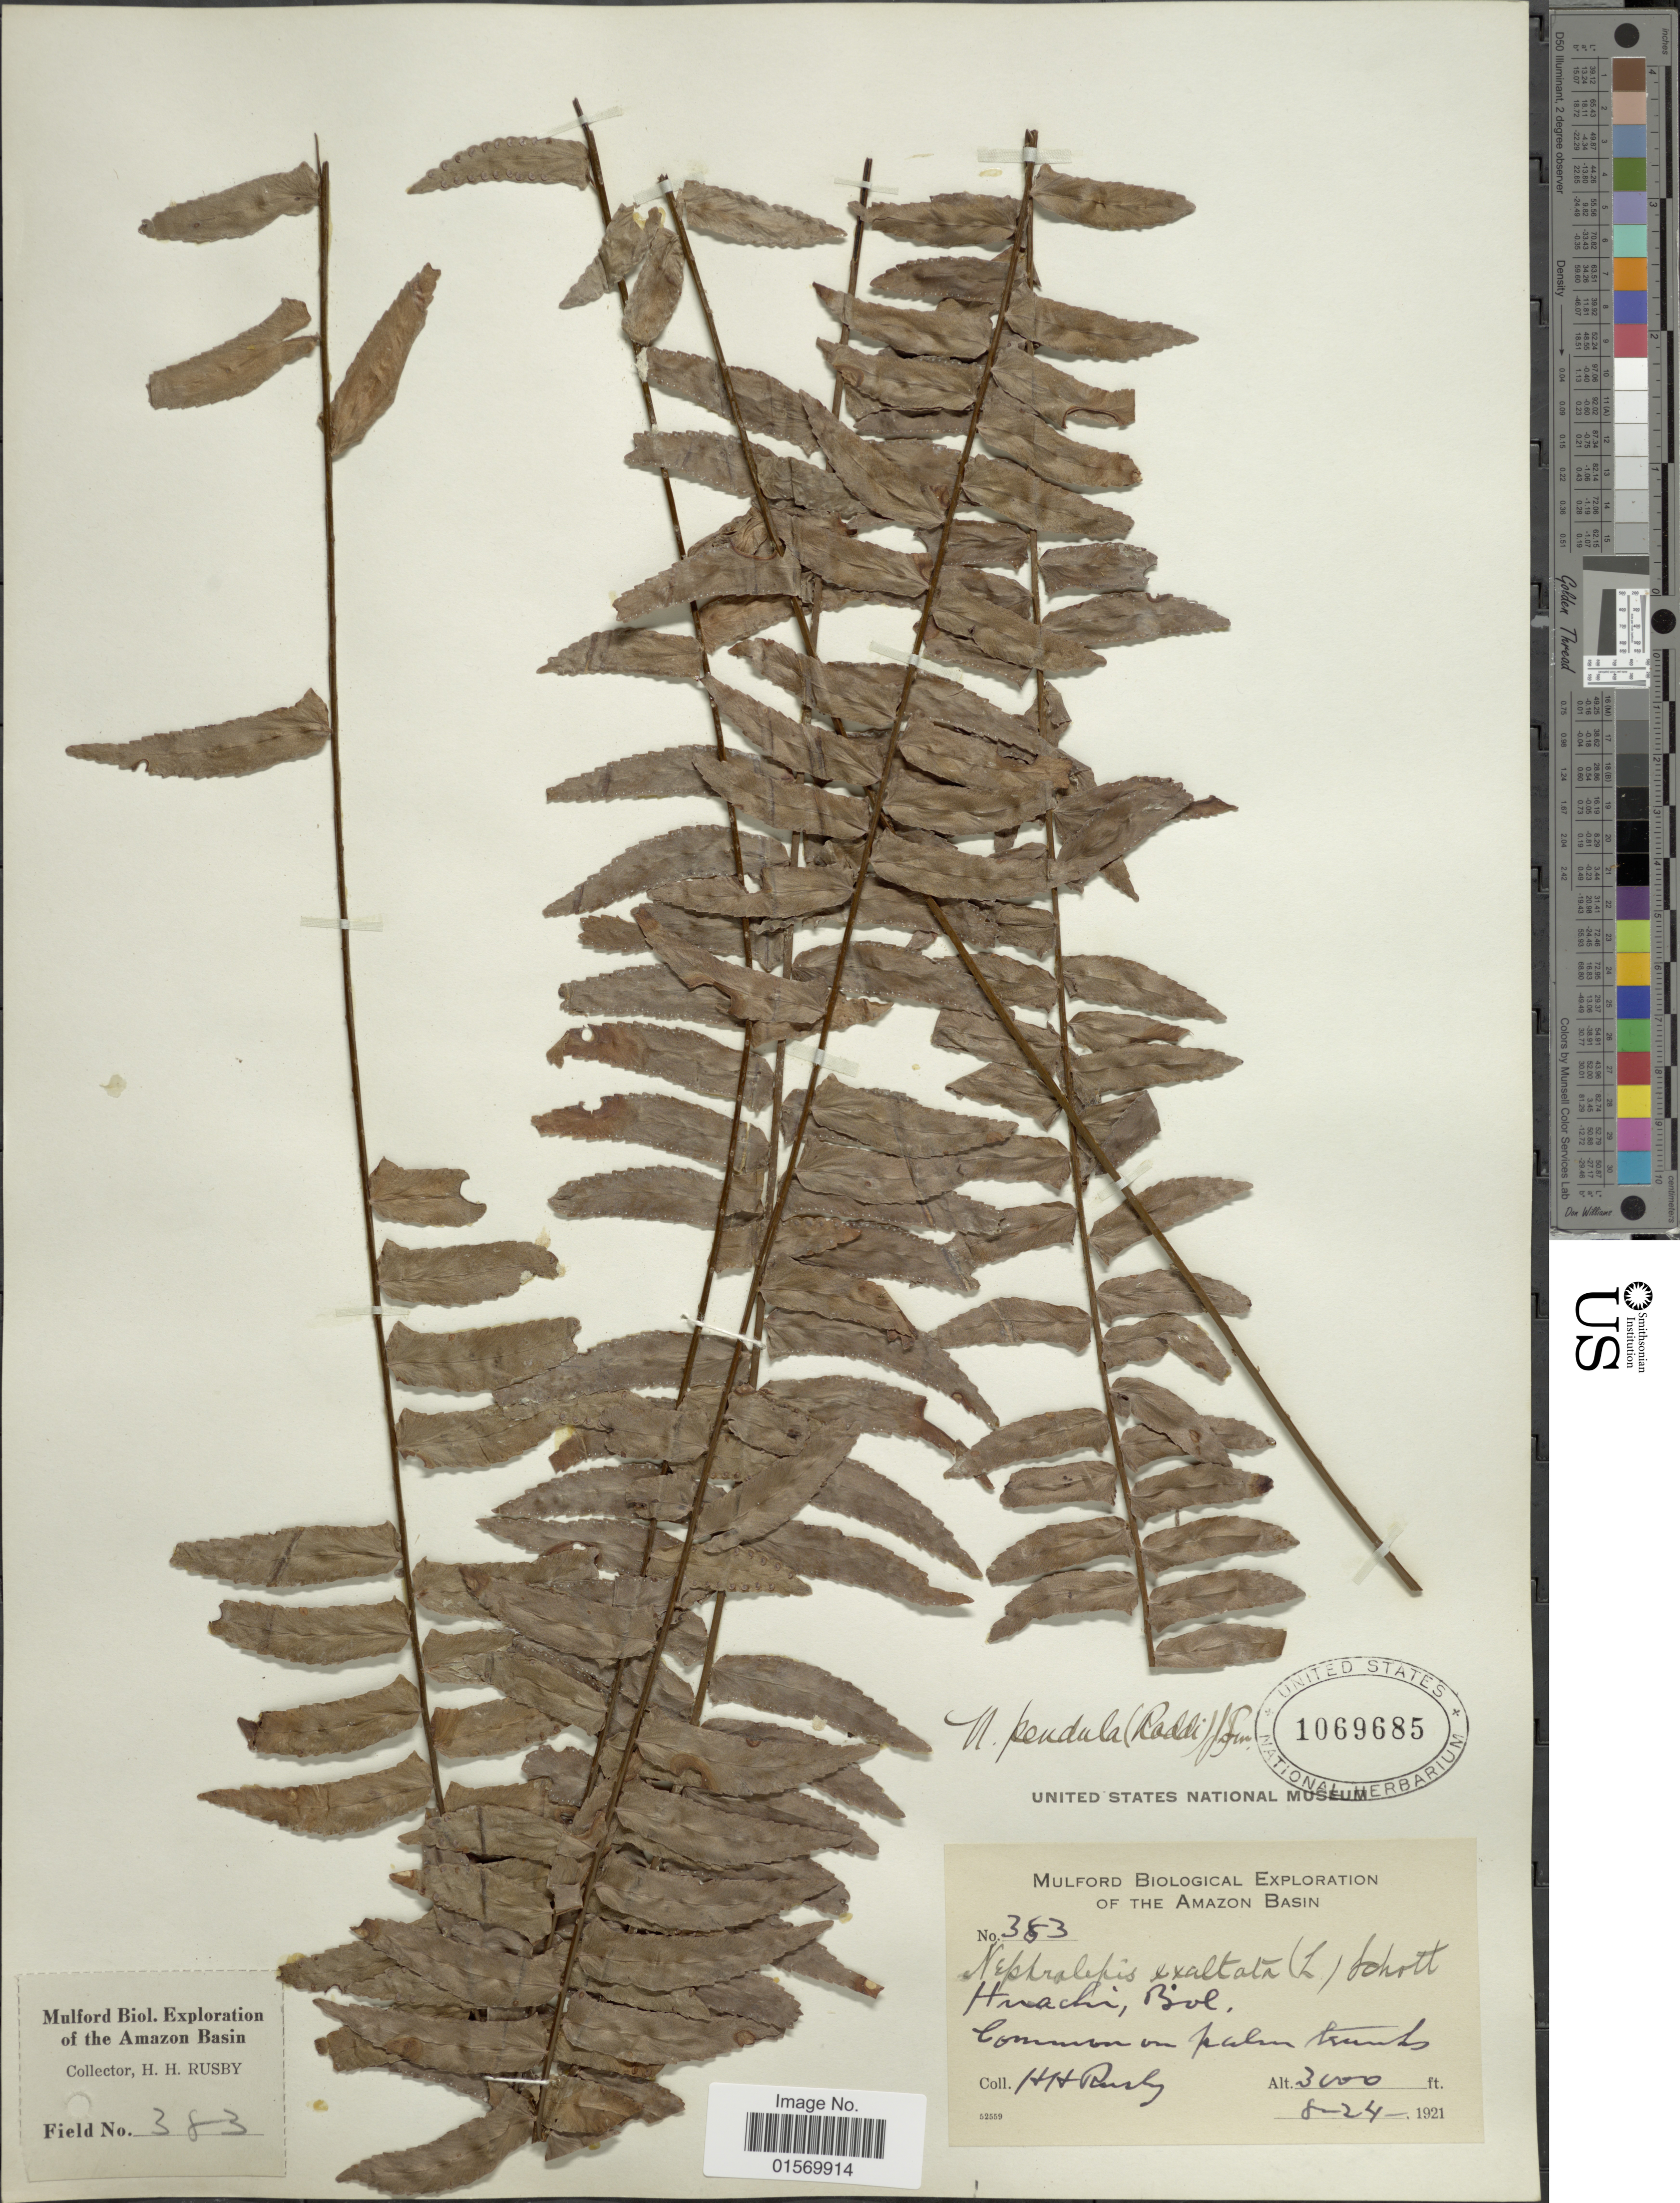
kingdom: Plantae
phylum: Tracheophyta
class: Polypodiopsida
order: Polypodiales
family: Nephrolepidaceae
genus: Nephrolepis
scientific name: Nephrolepis pendula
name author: (Raddi) J. Sm.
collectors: H. H. Rusby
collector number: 383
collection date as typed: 8-24-1921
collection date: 1921-08-24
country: Bolivia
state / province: Beni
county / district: Iténez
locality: Huachi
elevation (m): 914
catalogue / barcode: US 1069685